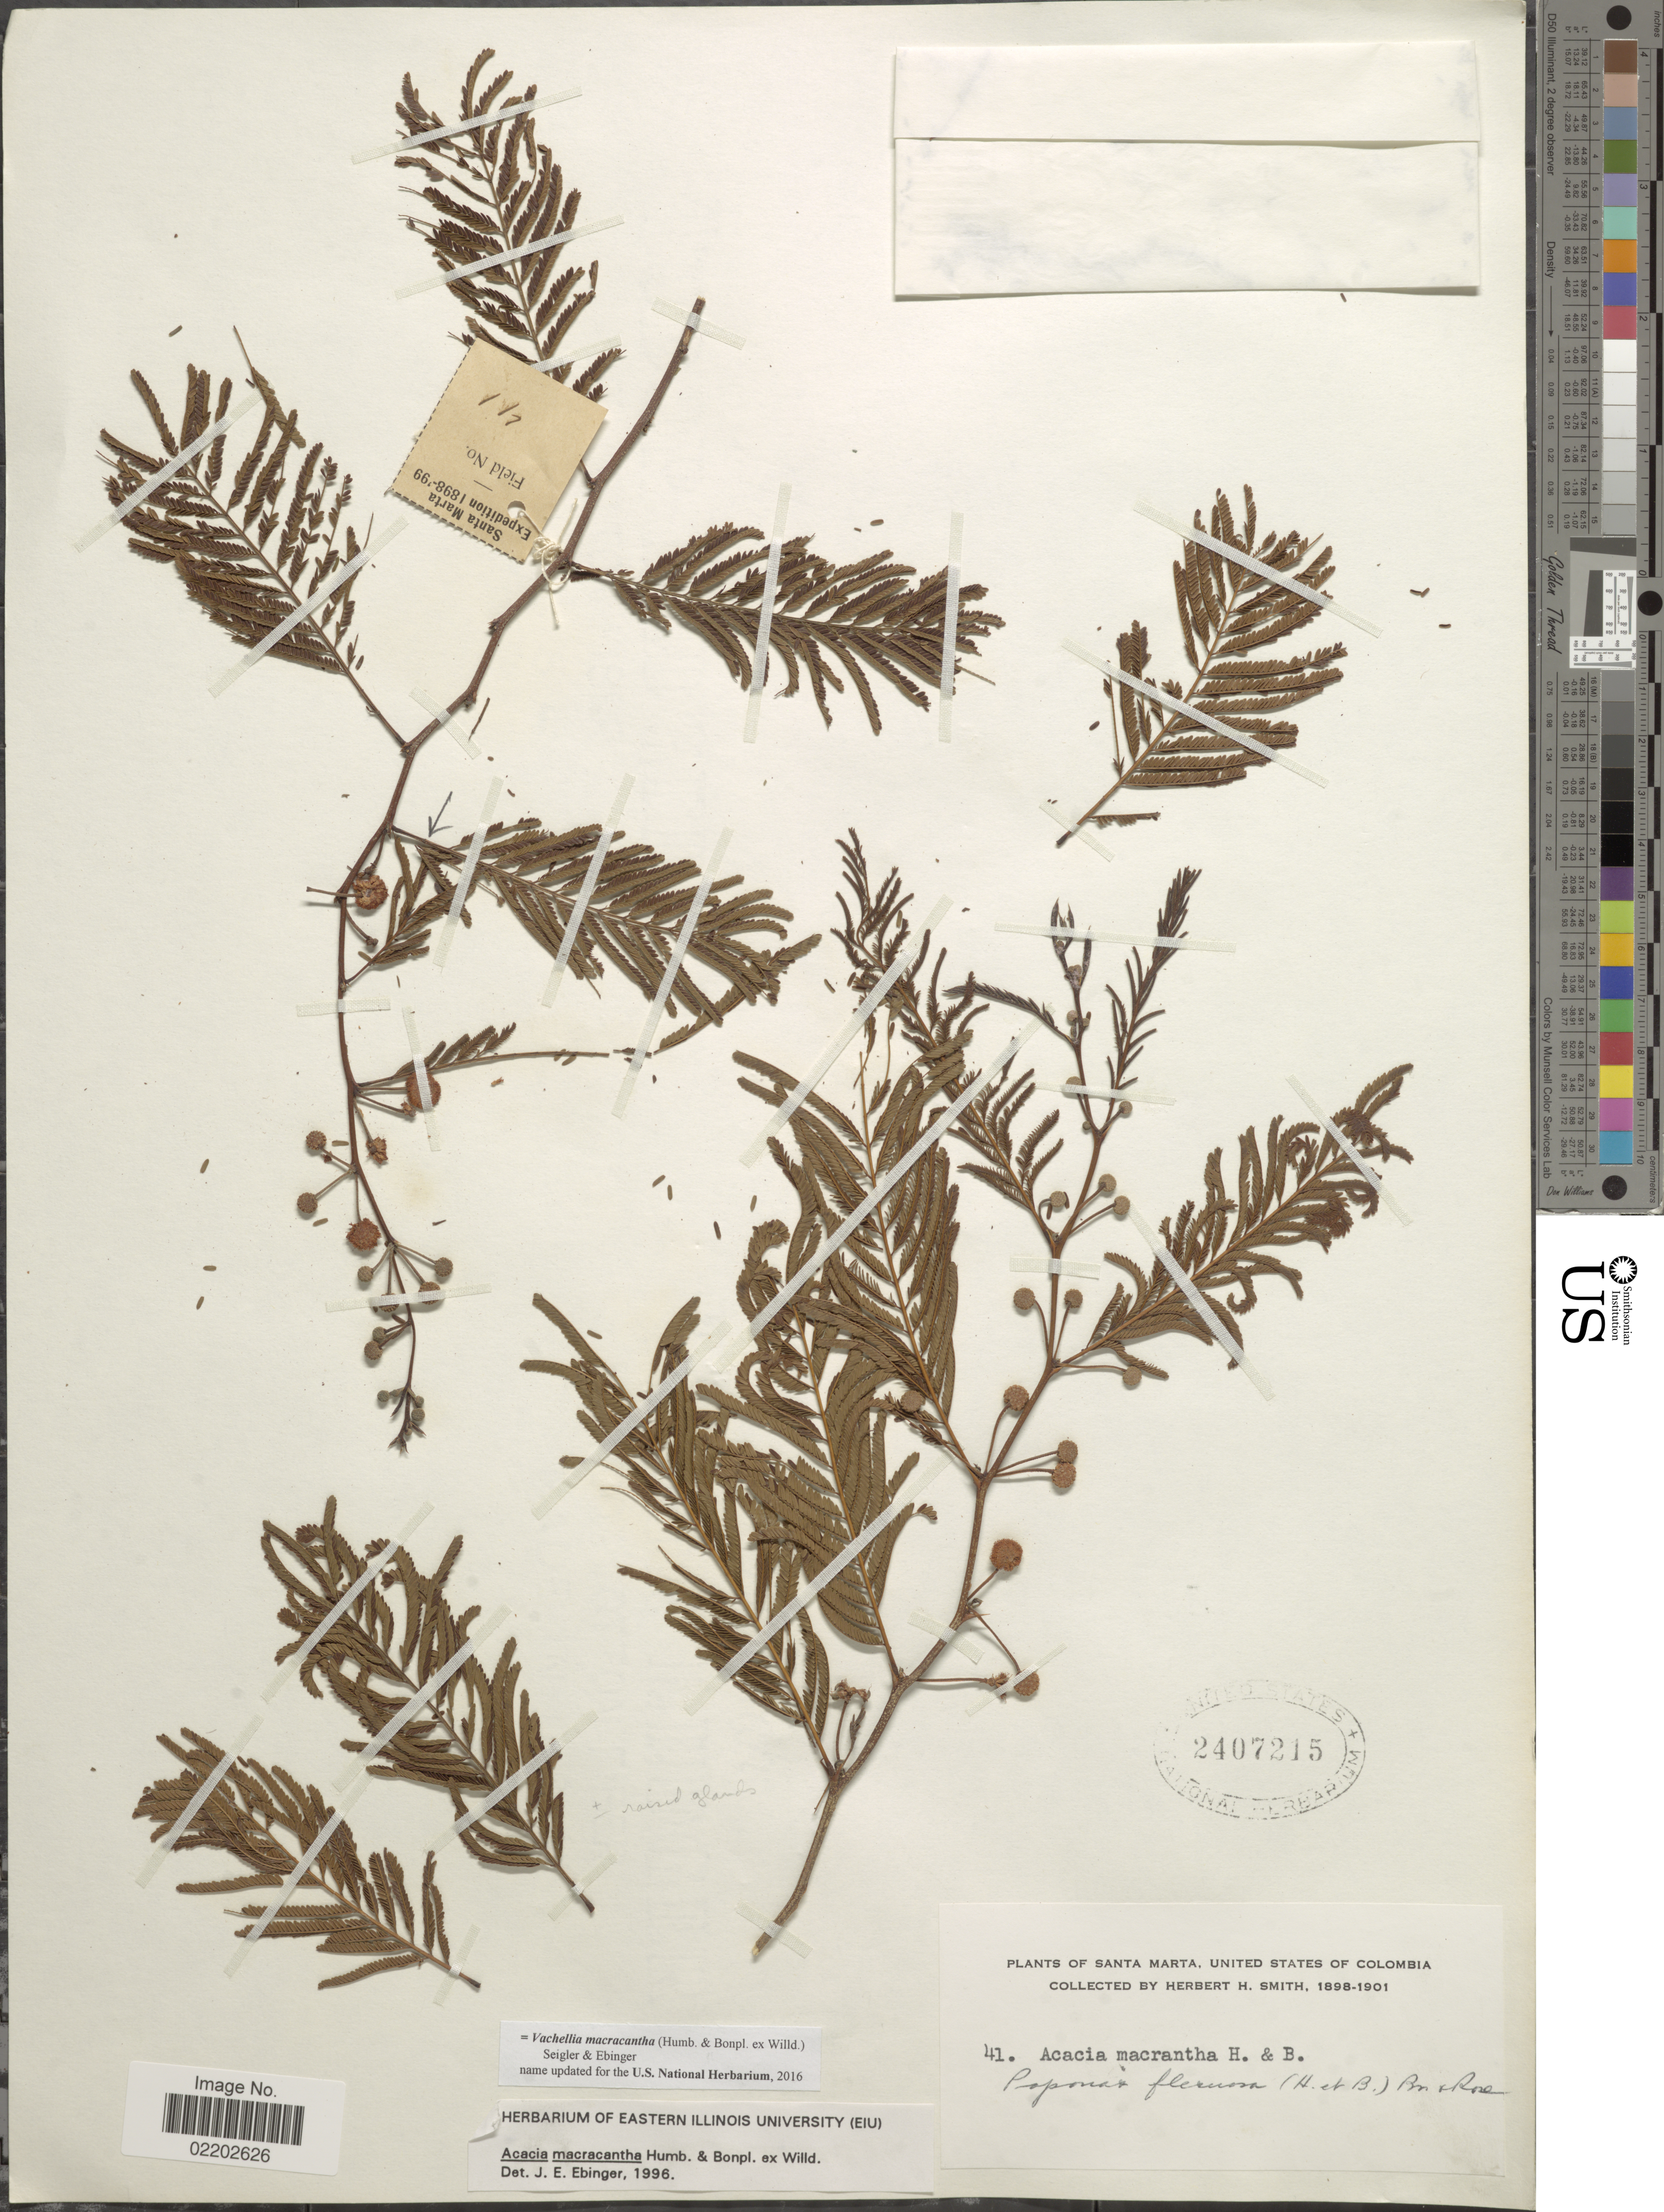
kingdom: Plantae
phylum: Tracheophyta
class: Magnoliopsida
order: Fabales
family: Fabaceae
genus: Vachellia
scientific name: Vachellia macracantha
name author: (Humb. & Bonpl. ex Willd.) Seigler & Ebinger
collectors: Herbert H. Smith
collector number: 41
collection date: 1898/1901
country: Colombia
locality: Santa Marta, United States of Colombia.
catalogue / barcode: US 2407215